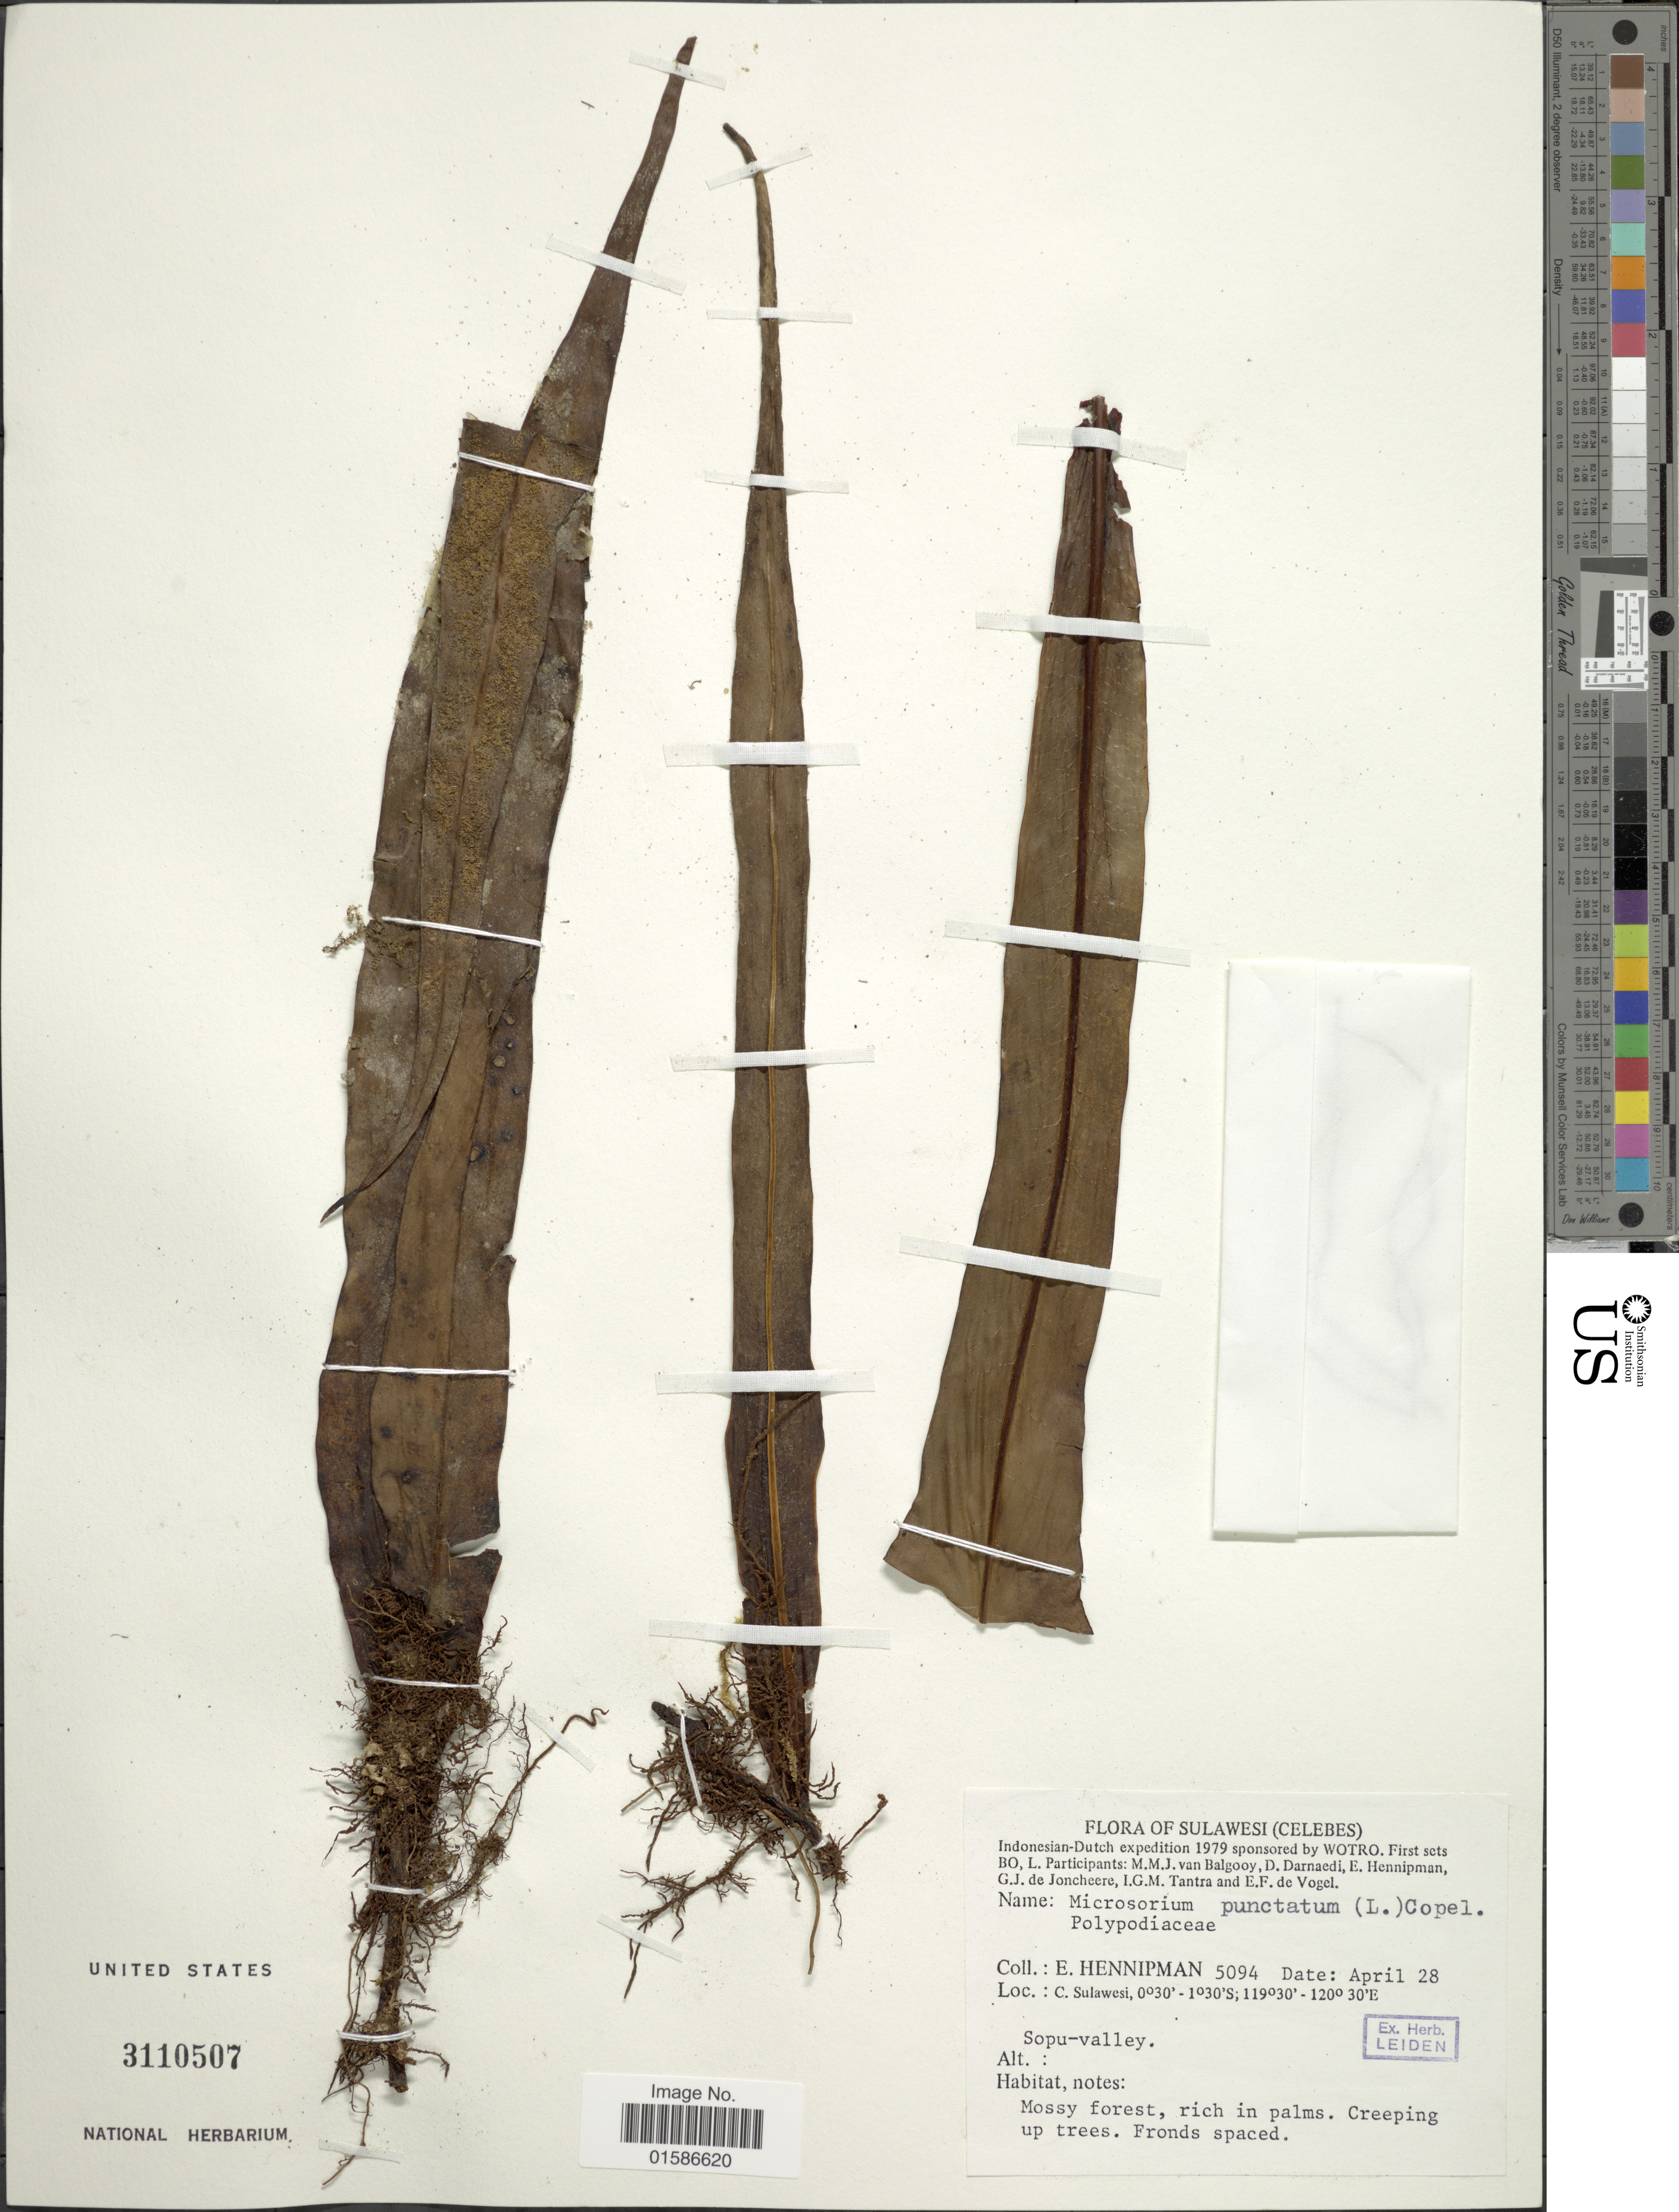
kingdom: Plantae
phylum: Tracheophyta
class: Polypodiopsida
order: Polypodiales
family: Polypodiaceae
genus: Microsorum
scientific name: Microsorum punctatum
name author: (L.) Copel.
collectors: E. Hennipman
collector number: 5094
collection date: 1979-04-28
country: Indonesia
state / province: Sulawesi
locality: (Celebes), C. Sulawesi, Sopu-valley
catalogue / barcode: US 3110507